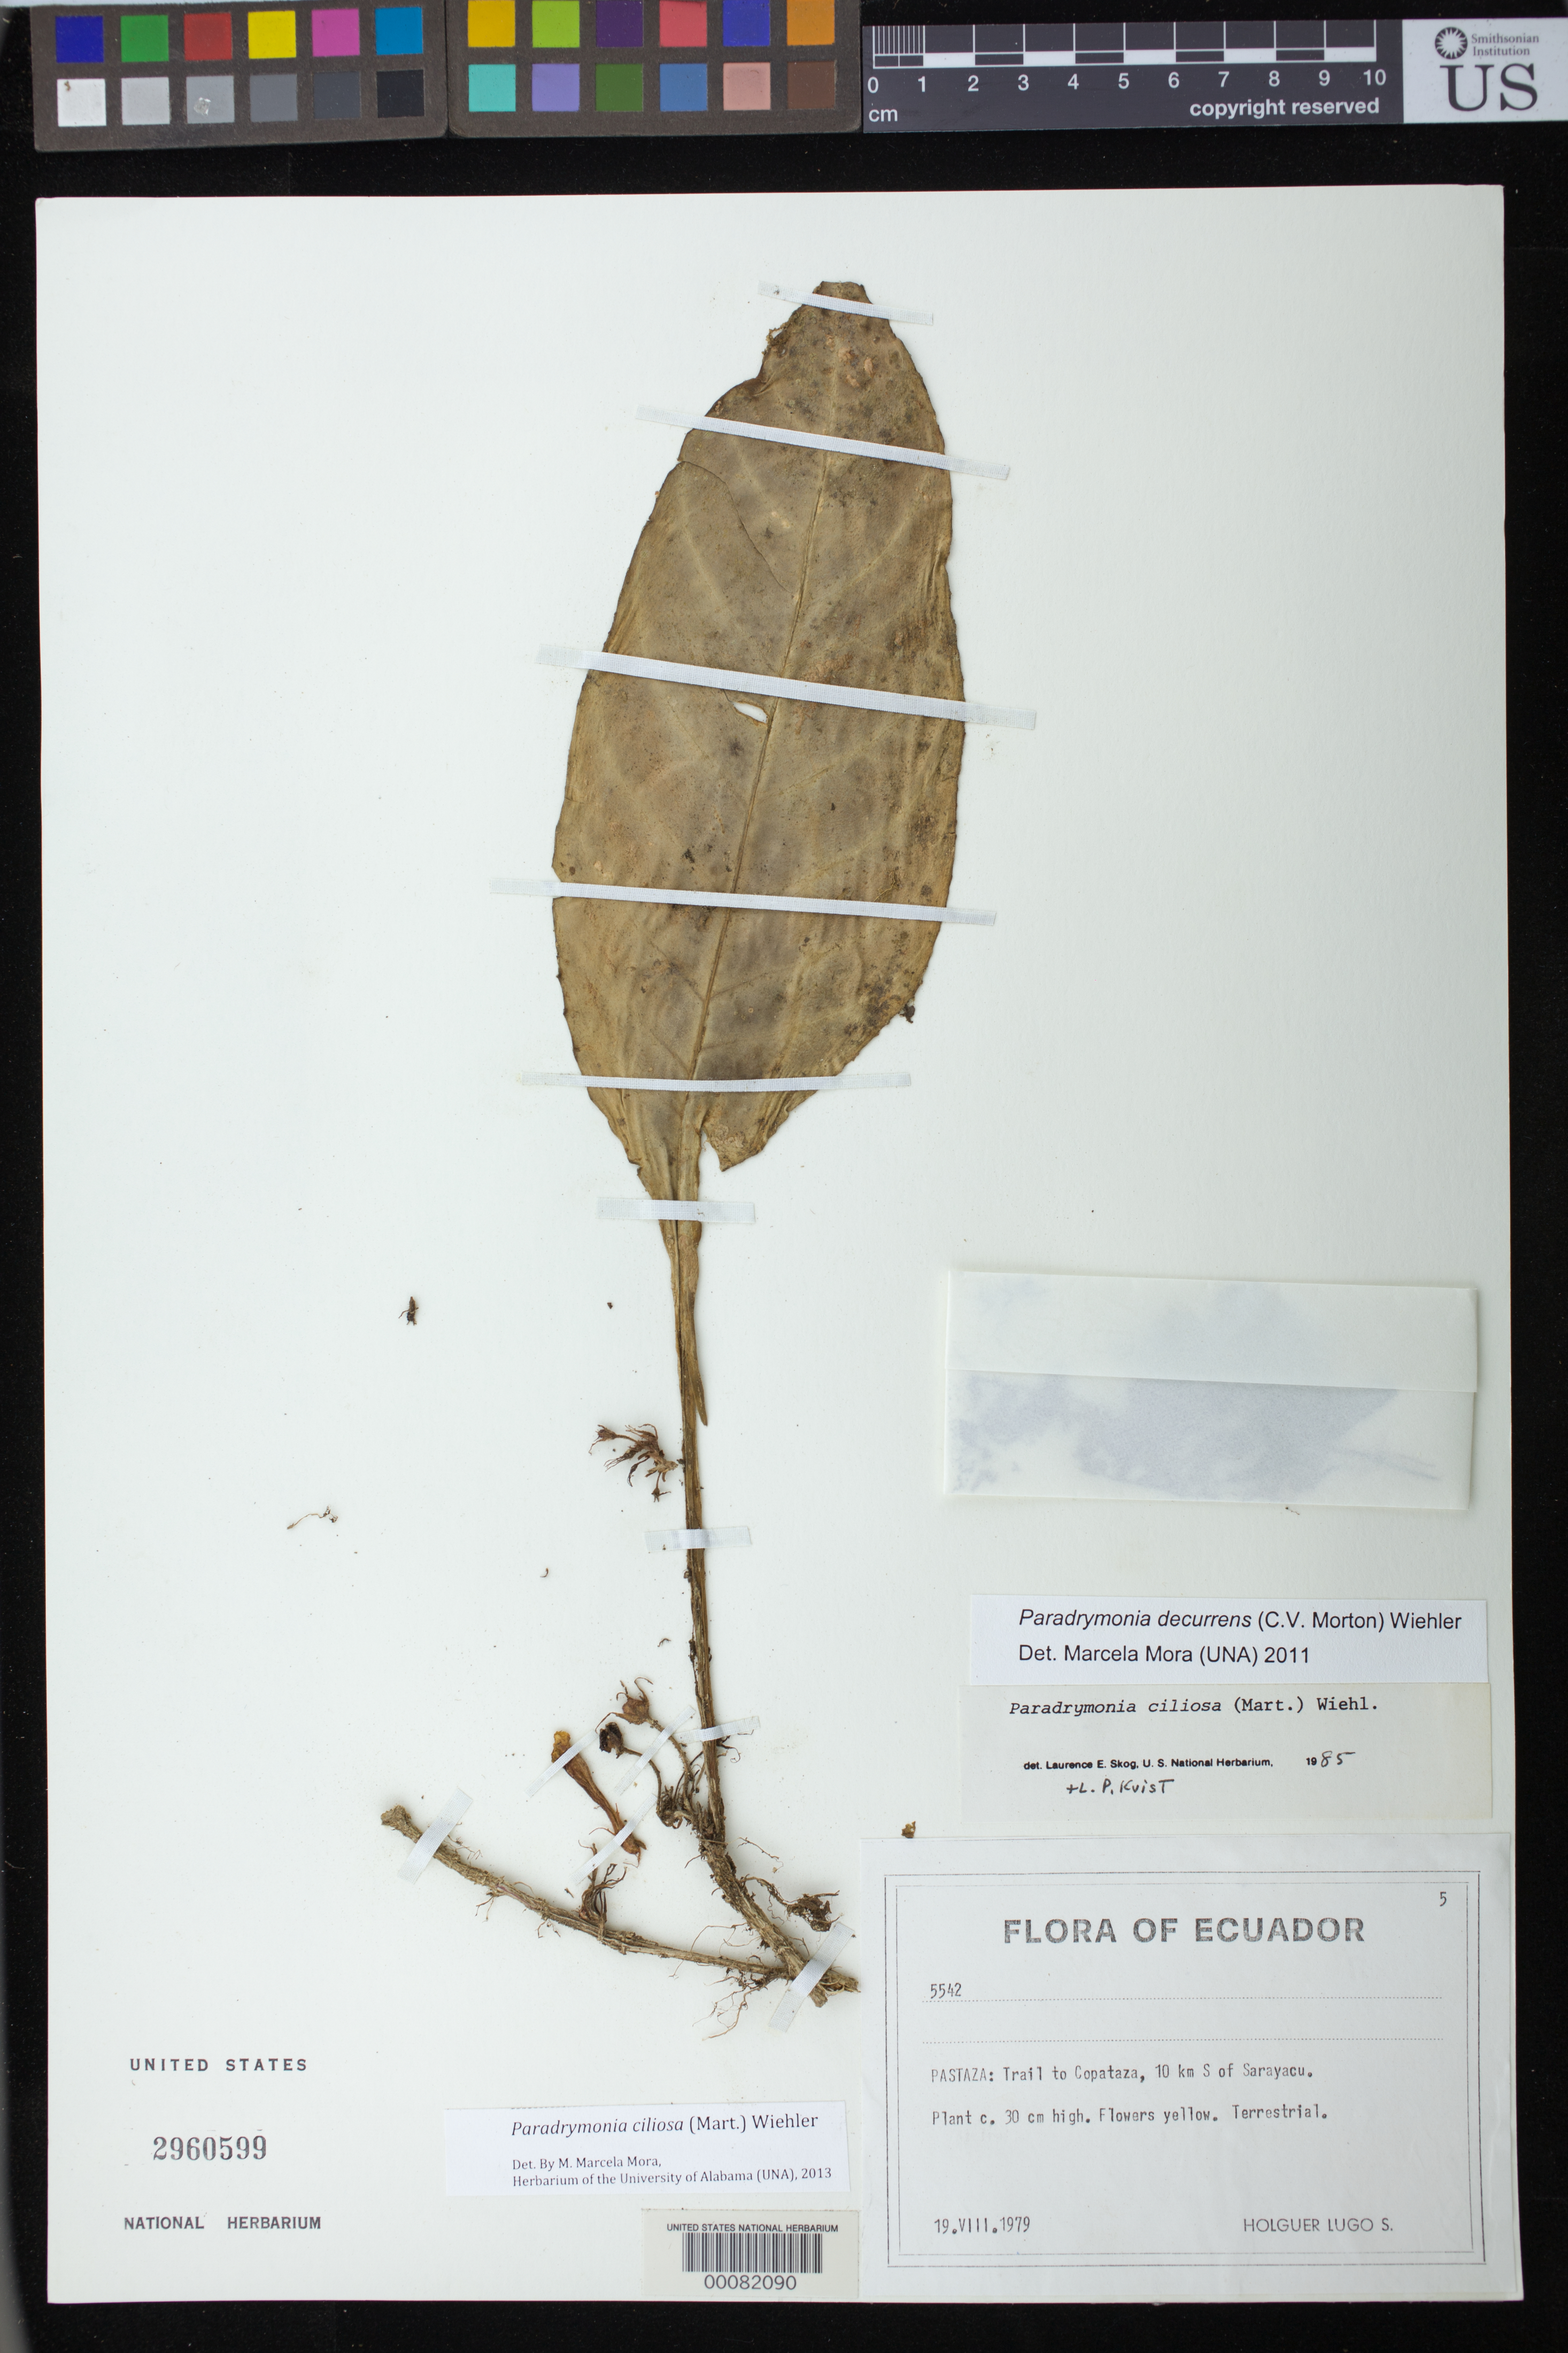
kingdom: Plantae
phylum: Tracheophyta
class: Magnoliopsida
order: Lamiales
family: Gesneriaceae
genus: Paradrymonia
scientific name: Paradrymonia ciliosa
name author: (Mart.) Wiehler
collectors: H. Lugo S.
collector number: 5542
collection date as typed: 19 Aug 1979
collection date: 1979-08-19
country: Ecuador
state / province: Pastaza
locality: Trail to Copataza, 10 km S of Sarayacu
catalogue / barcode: US 2960599